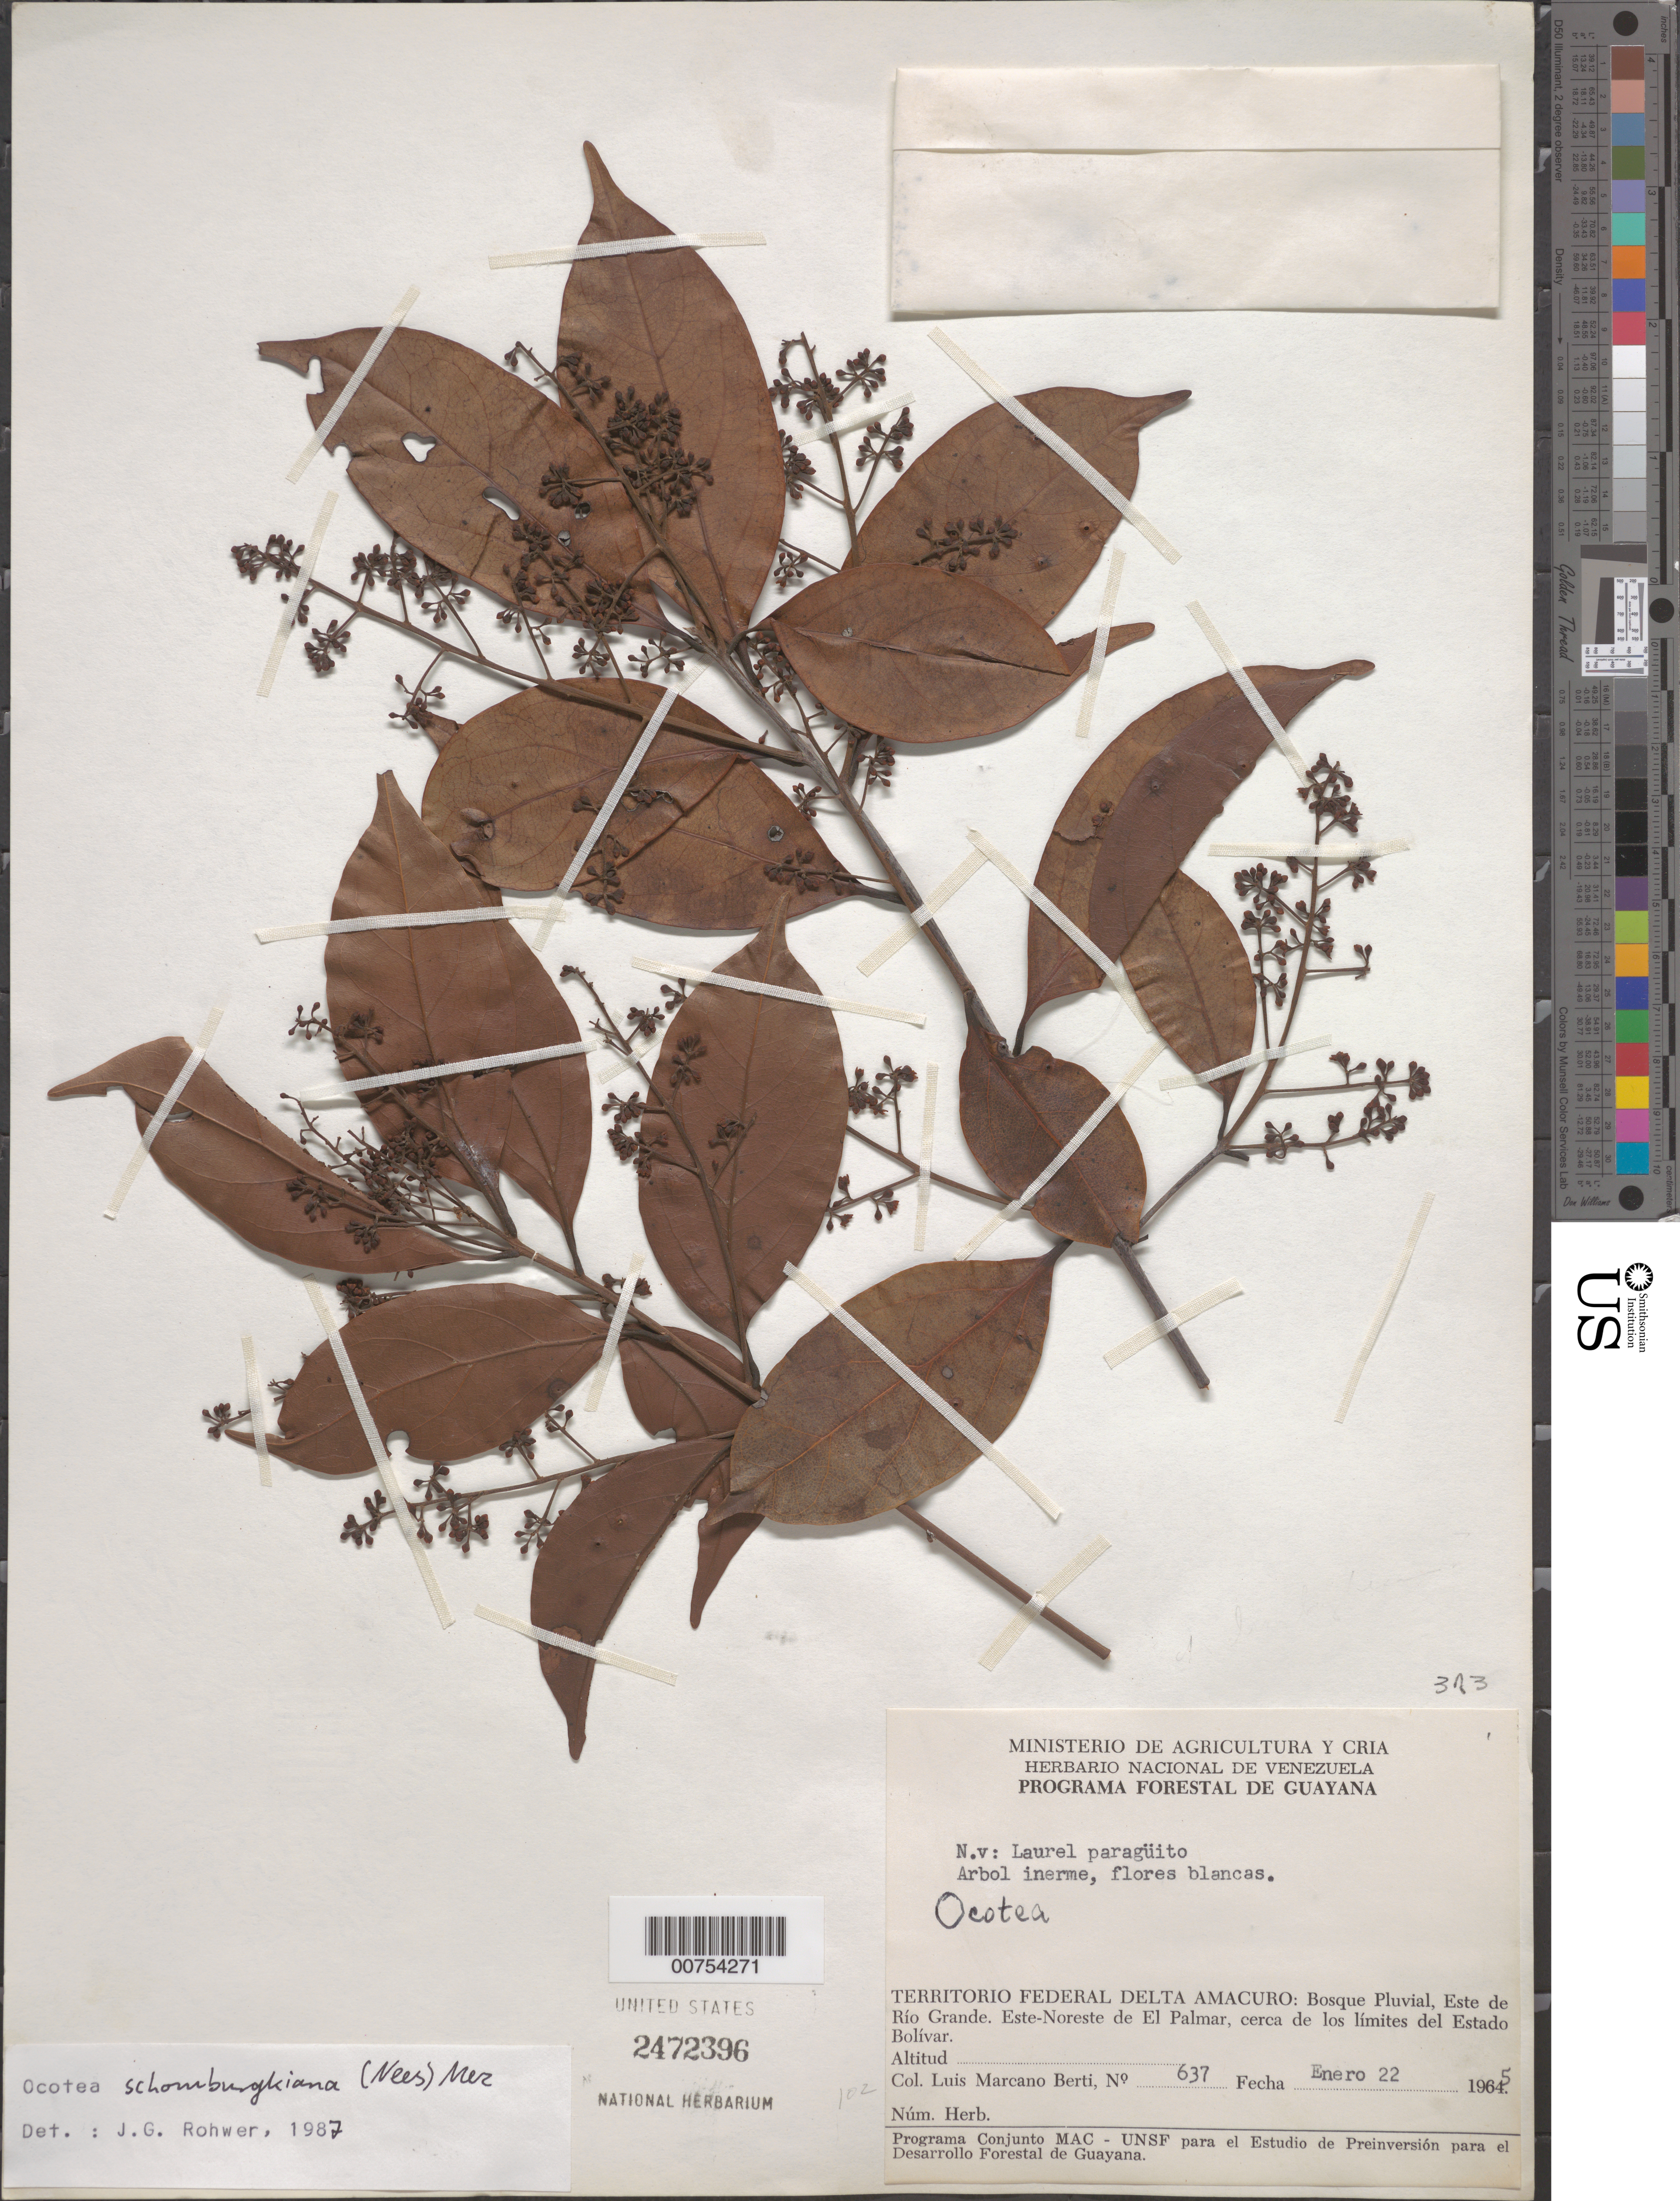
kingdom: Plantae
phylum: Tracheophyta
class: Magnoliopsida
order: Laurales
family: Lauraceae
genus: Ocotea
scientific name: Ocotea schomburgkiana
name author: (Nees) Mez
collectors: L. Marcano-Berti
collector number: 637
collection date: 1965-01-22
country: Venezuela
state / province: Delta Amacuro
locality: Territorio Federal Delta: Bosque Pluvial, Este de Río Grande. Este-Noreste de El Palmar, cerca de los límites del Estado Bolívar.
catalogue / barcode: US 2472396